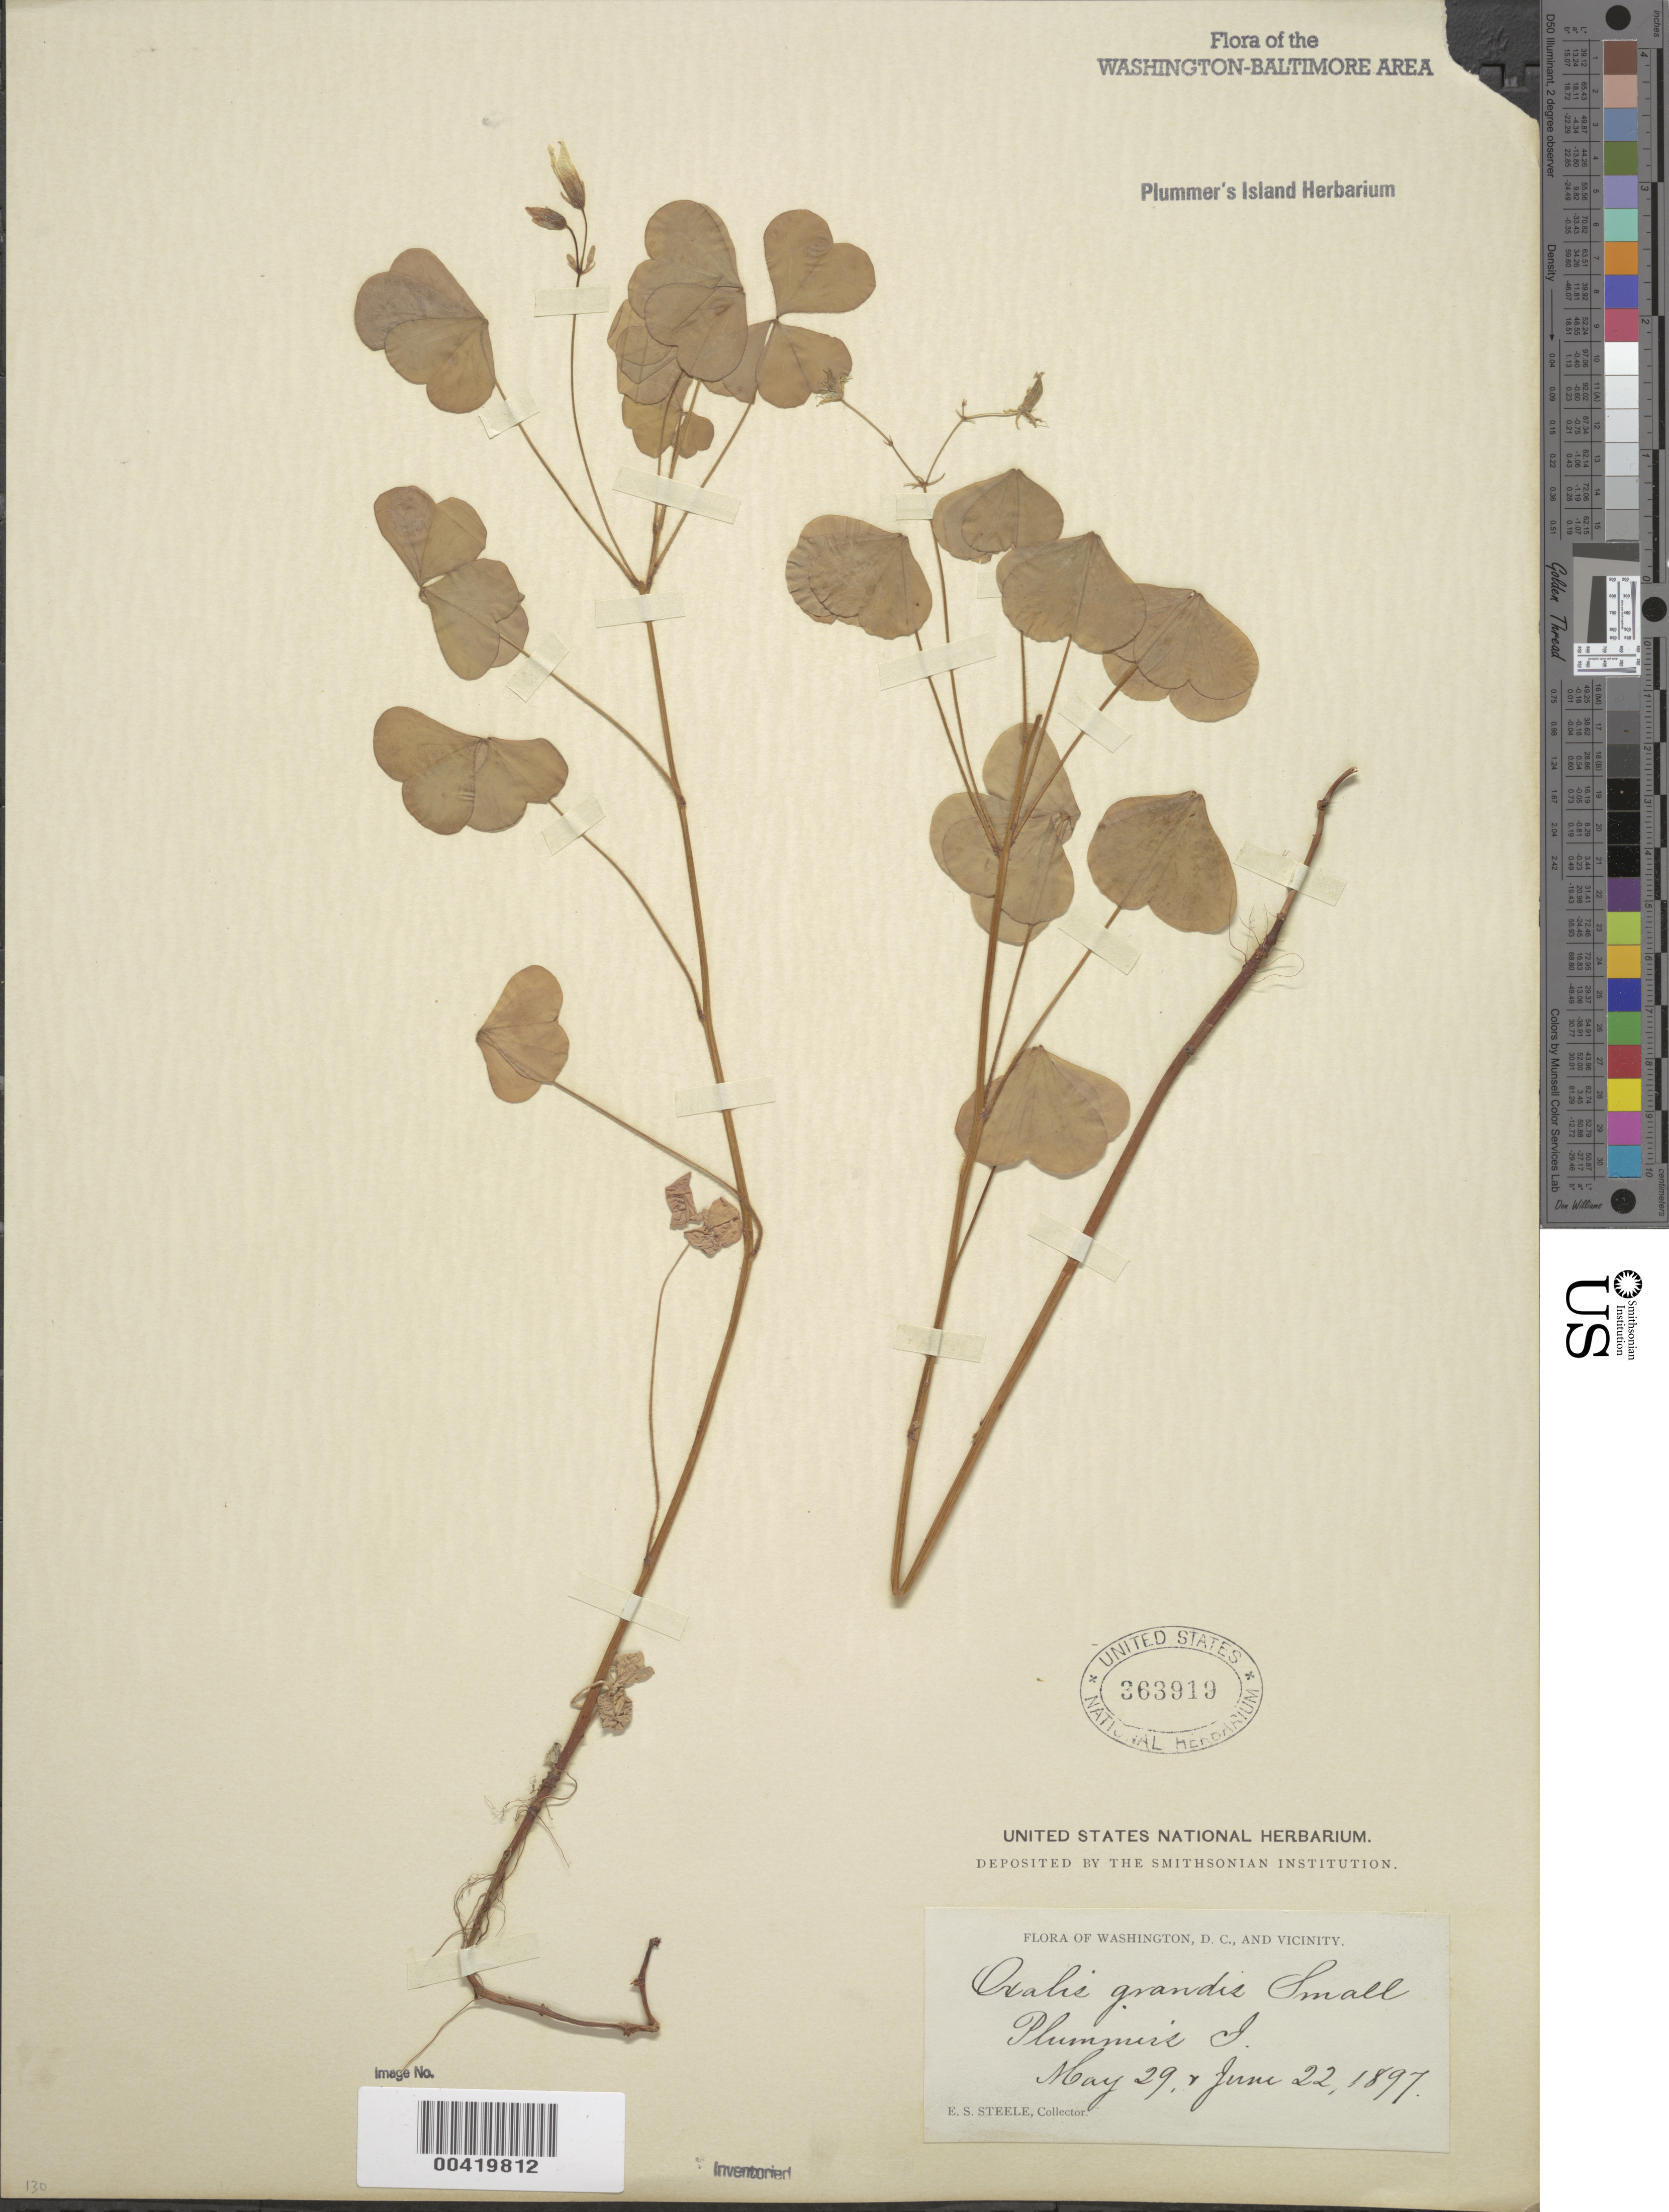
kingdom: Plantae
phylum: Tracheophyta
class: Magnoliopsida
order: Oxalidales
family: Oxalidaceae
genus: Oxalis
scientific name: Oxalis grandis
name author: Small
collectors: E. Steele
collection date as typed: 29 May 1897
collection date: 1897-05-29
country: United States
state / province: Maryland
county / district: Montgomery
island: Plummers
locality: Plummer's Island C. & O. Canal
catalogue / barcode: US 363919